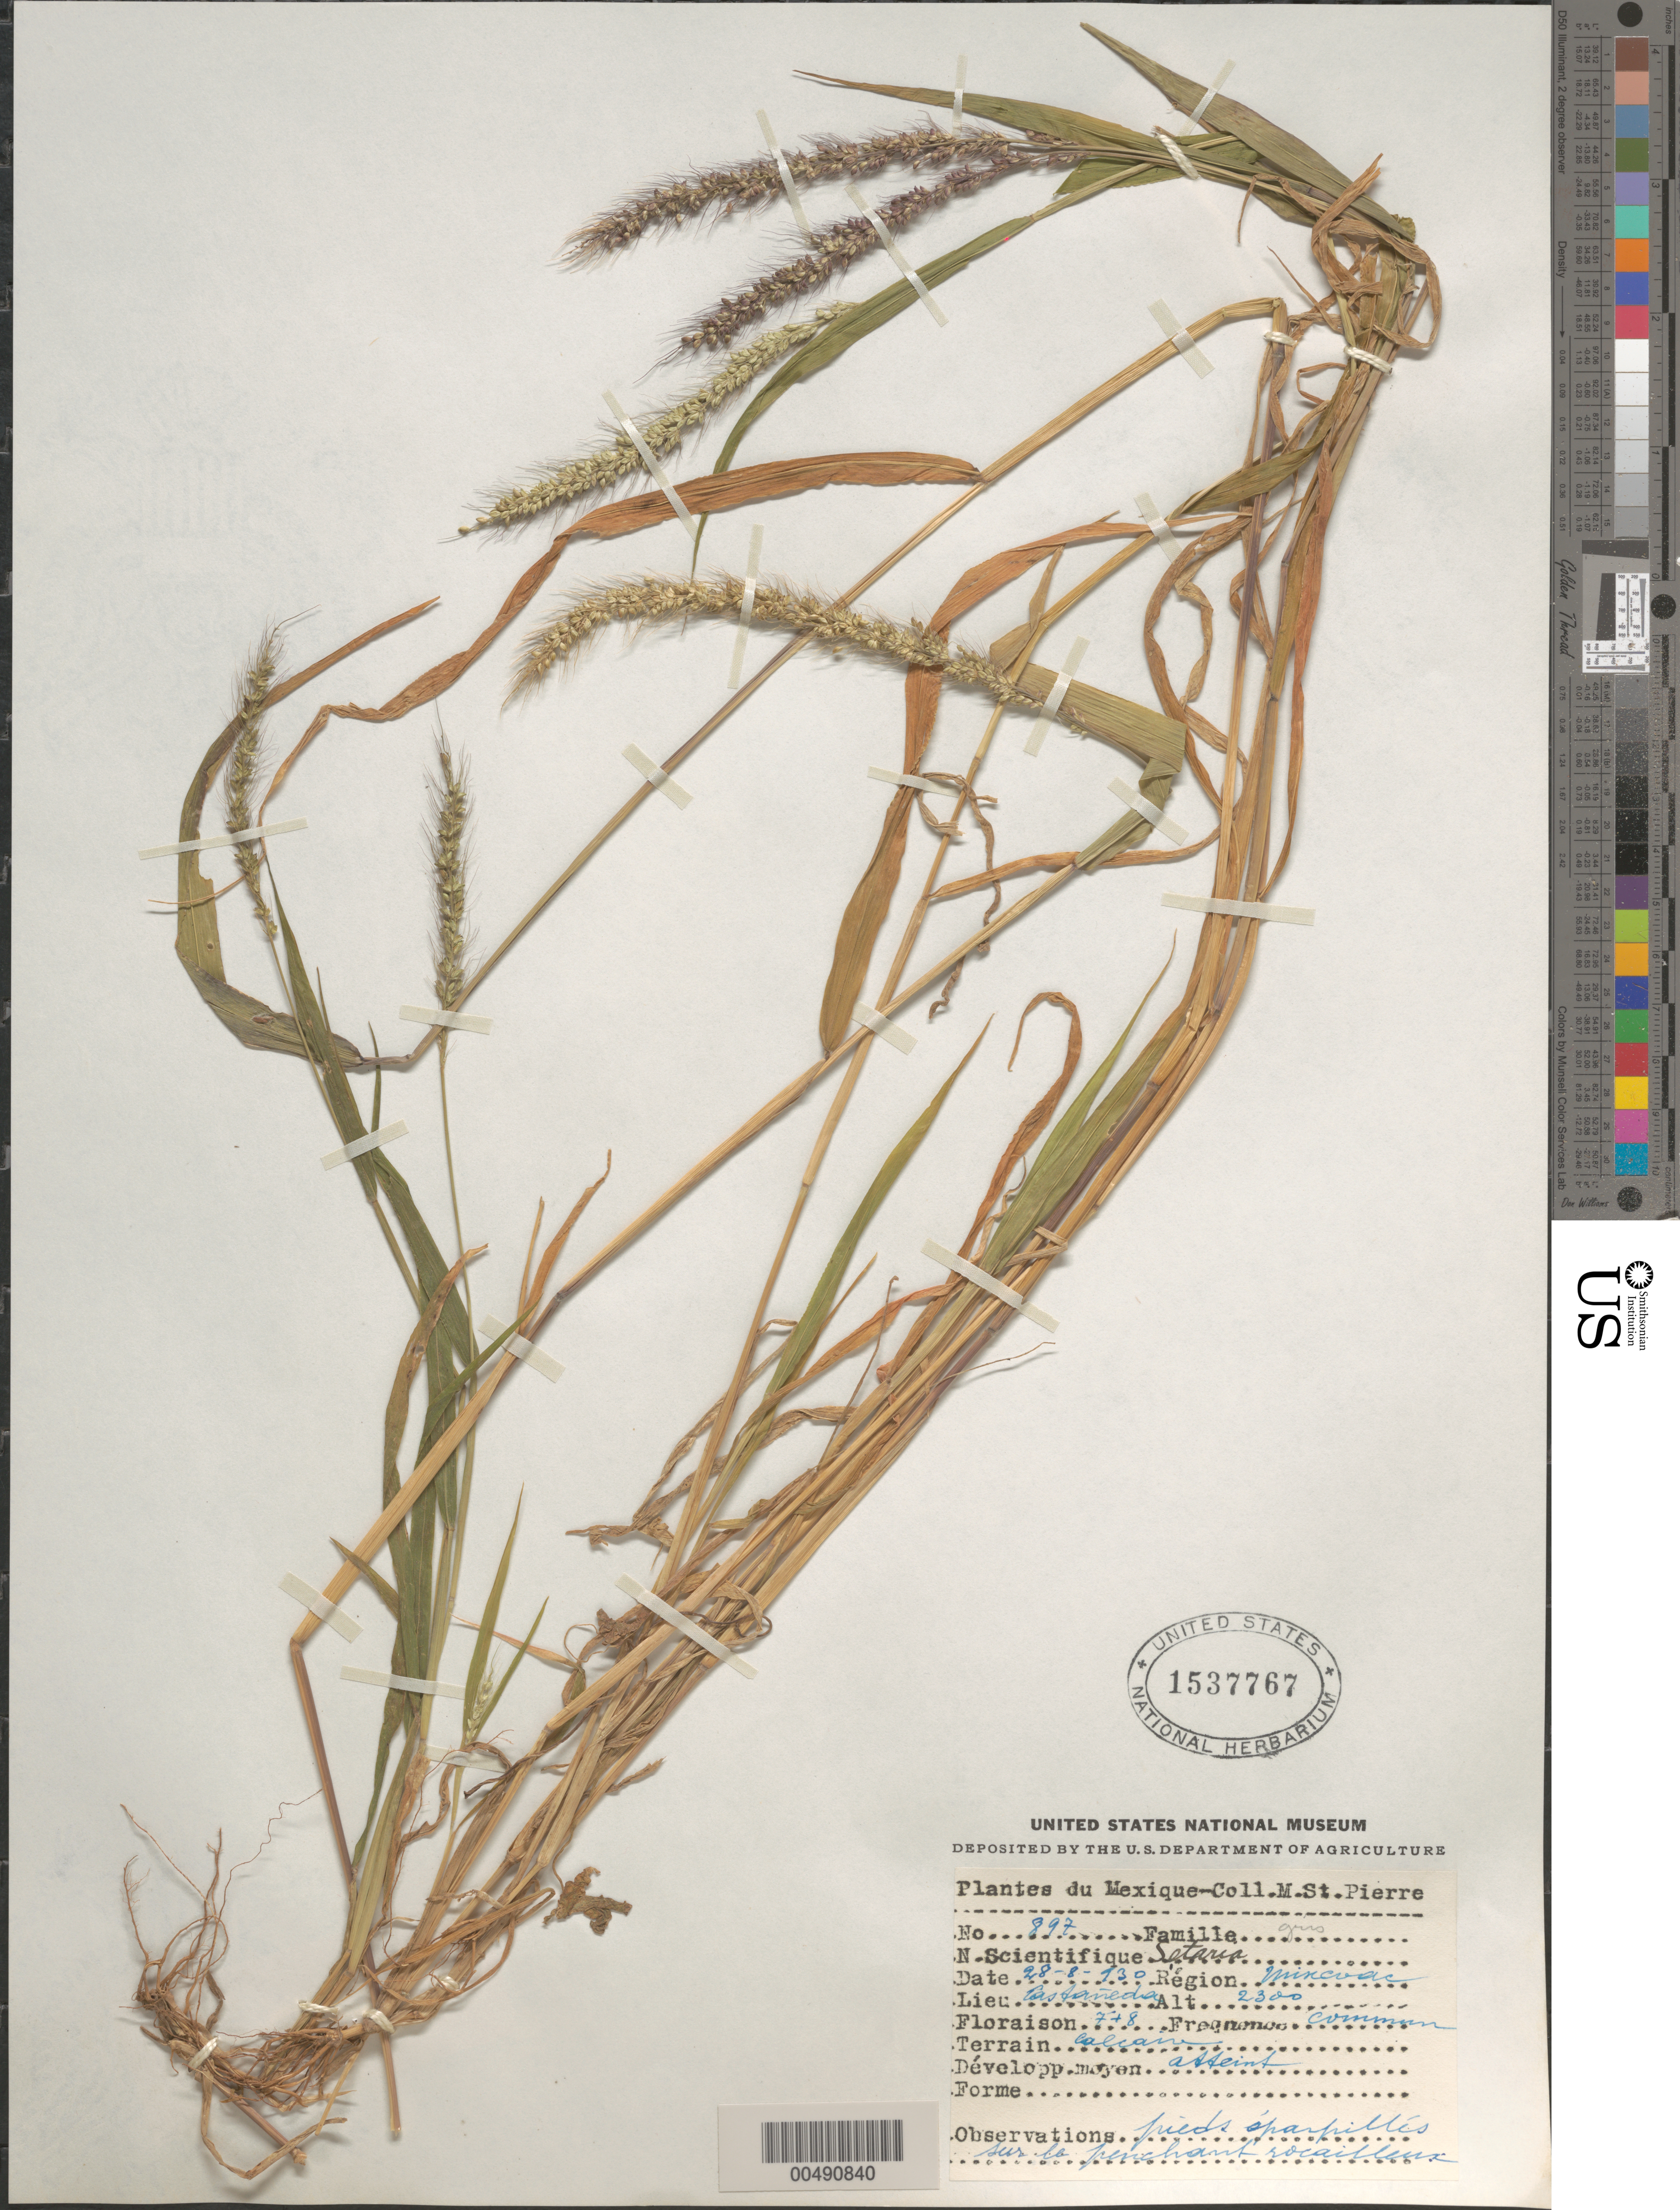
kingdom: Plantae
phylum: Tracheophyta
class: Liliopsida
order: Poales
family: Poaceae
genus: Setaria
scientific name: Setaria grisebachii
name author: E. Fourn.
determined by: Poaceae Reorganization Project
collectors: M. Saint-Pierre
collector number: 897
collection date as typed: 28 Aug 1930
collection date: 1930-08-28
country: Mexico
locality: Mixcoac, Castañeda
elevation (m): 2300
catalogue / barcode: US 1537767